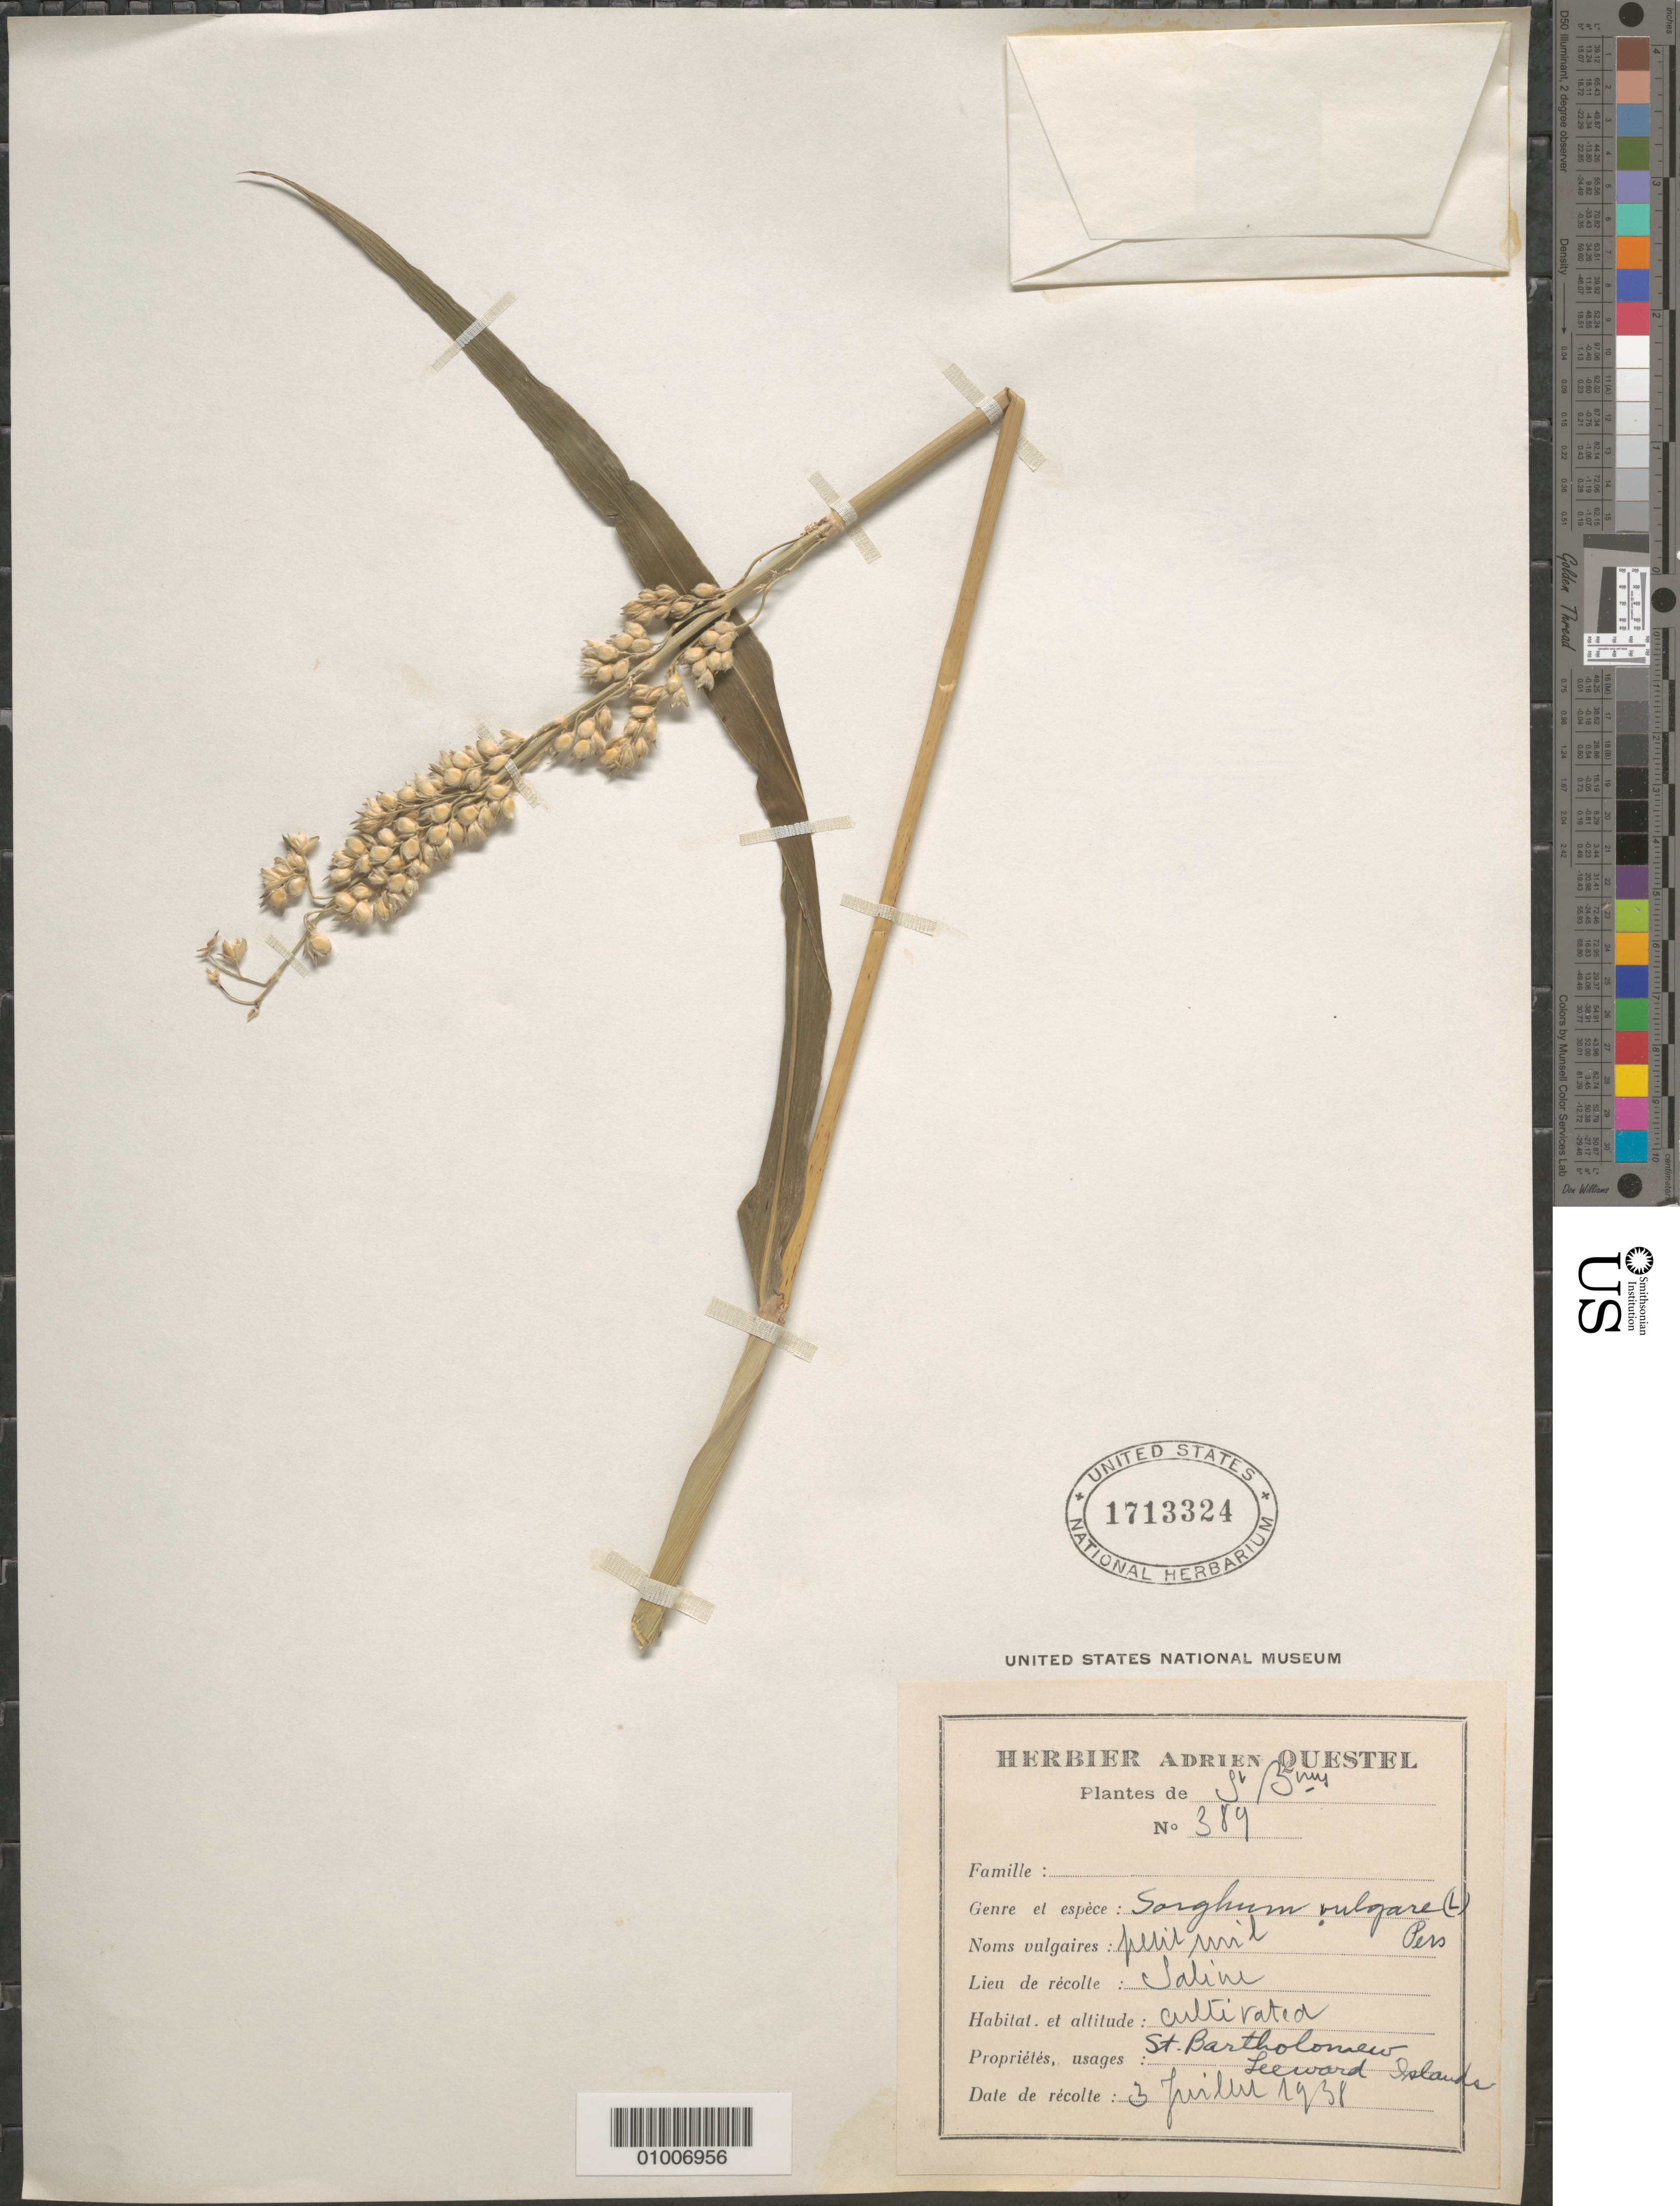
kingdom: Plantae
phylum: Tracheophyta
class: Liliopsida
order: Poales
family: Poaceae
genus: Sorghum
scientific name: Sorghum bicolor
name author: (L.) Moench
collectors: A. Questel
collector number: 389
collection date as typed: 03 Jul 1938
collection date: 1938-07-03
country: Saint Barthélemy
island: St. Barthélemy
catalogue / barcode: US 1713324